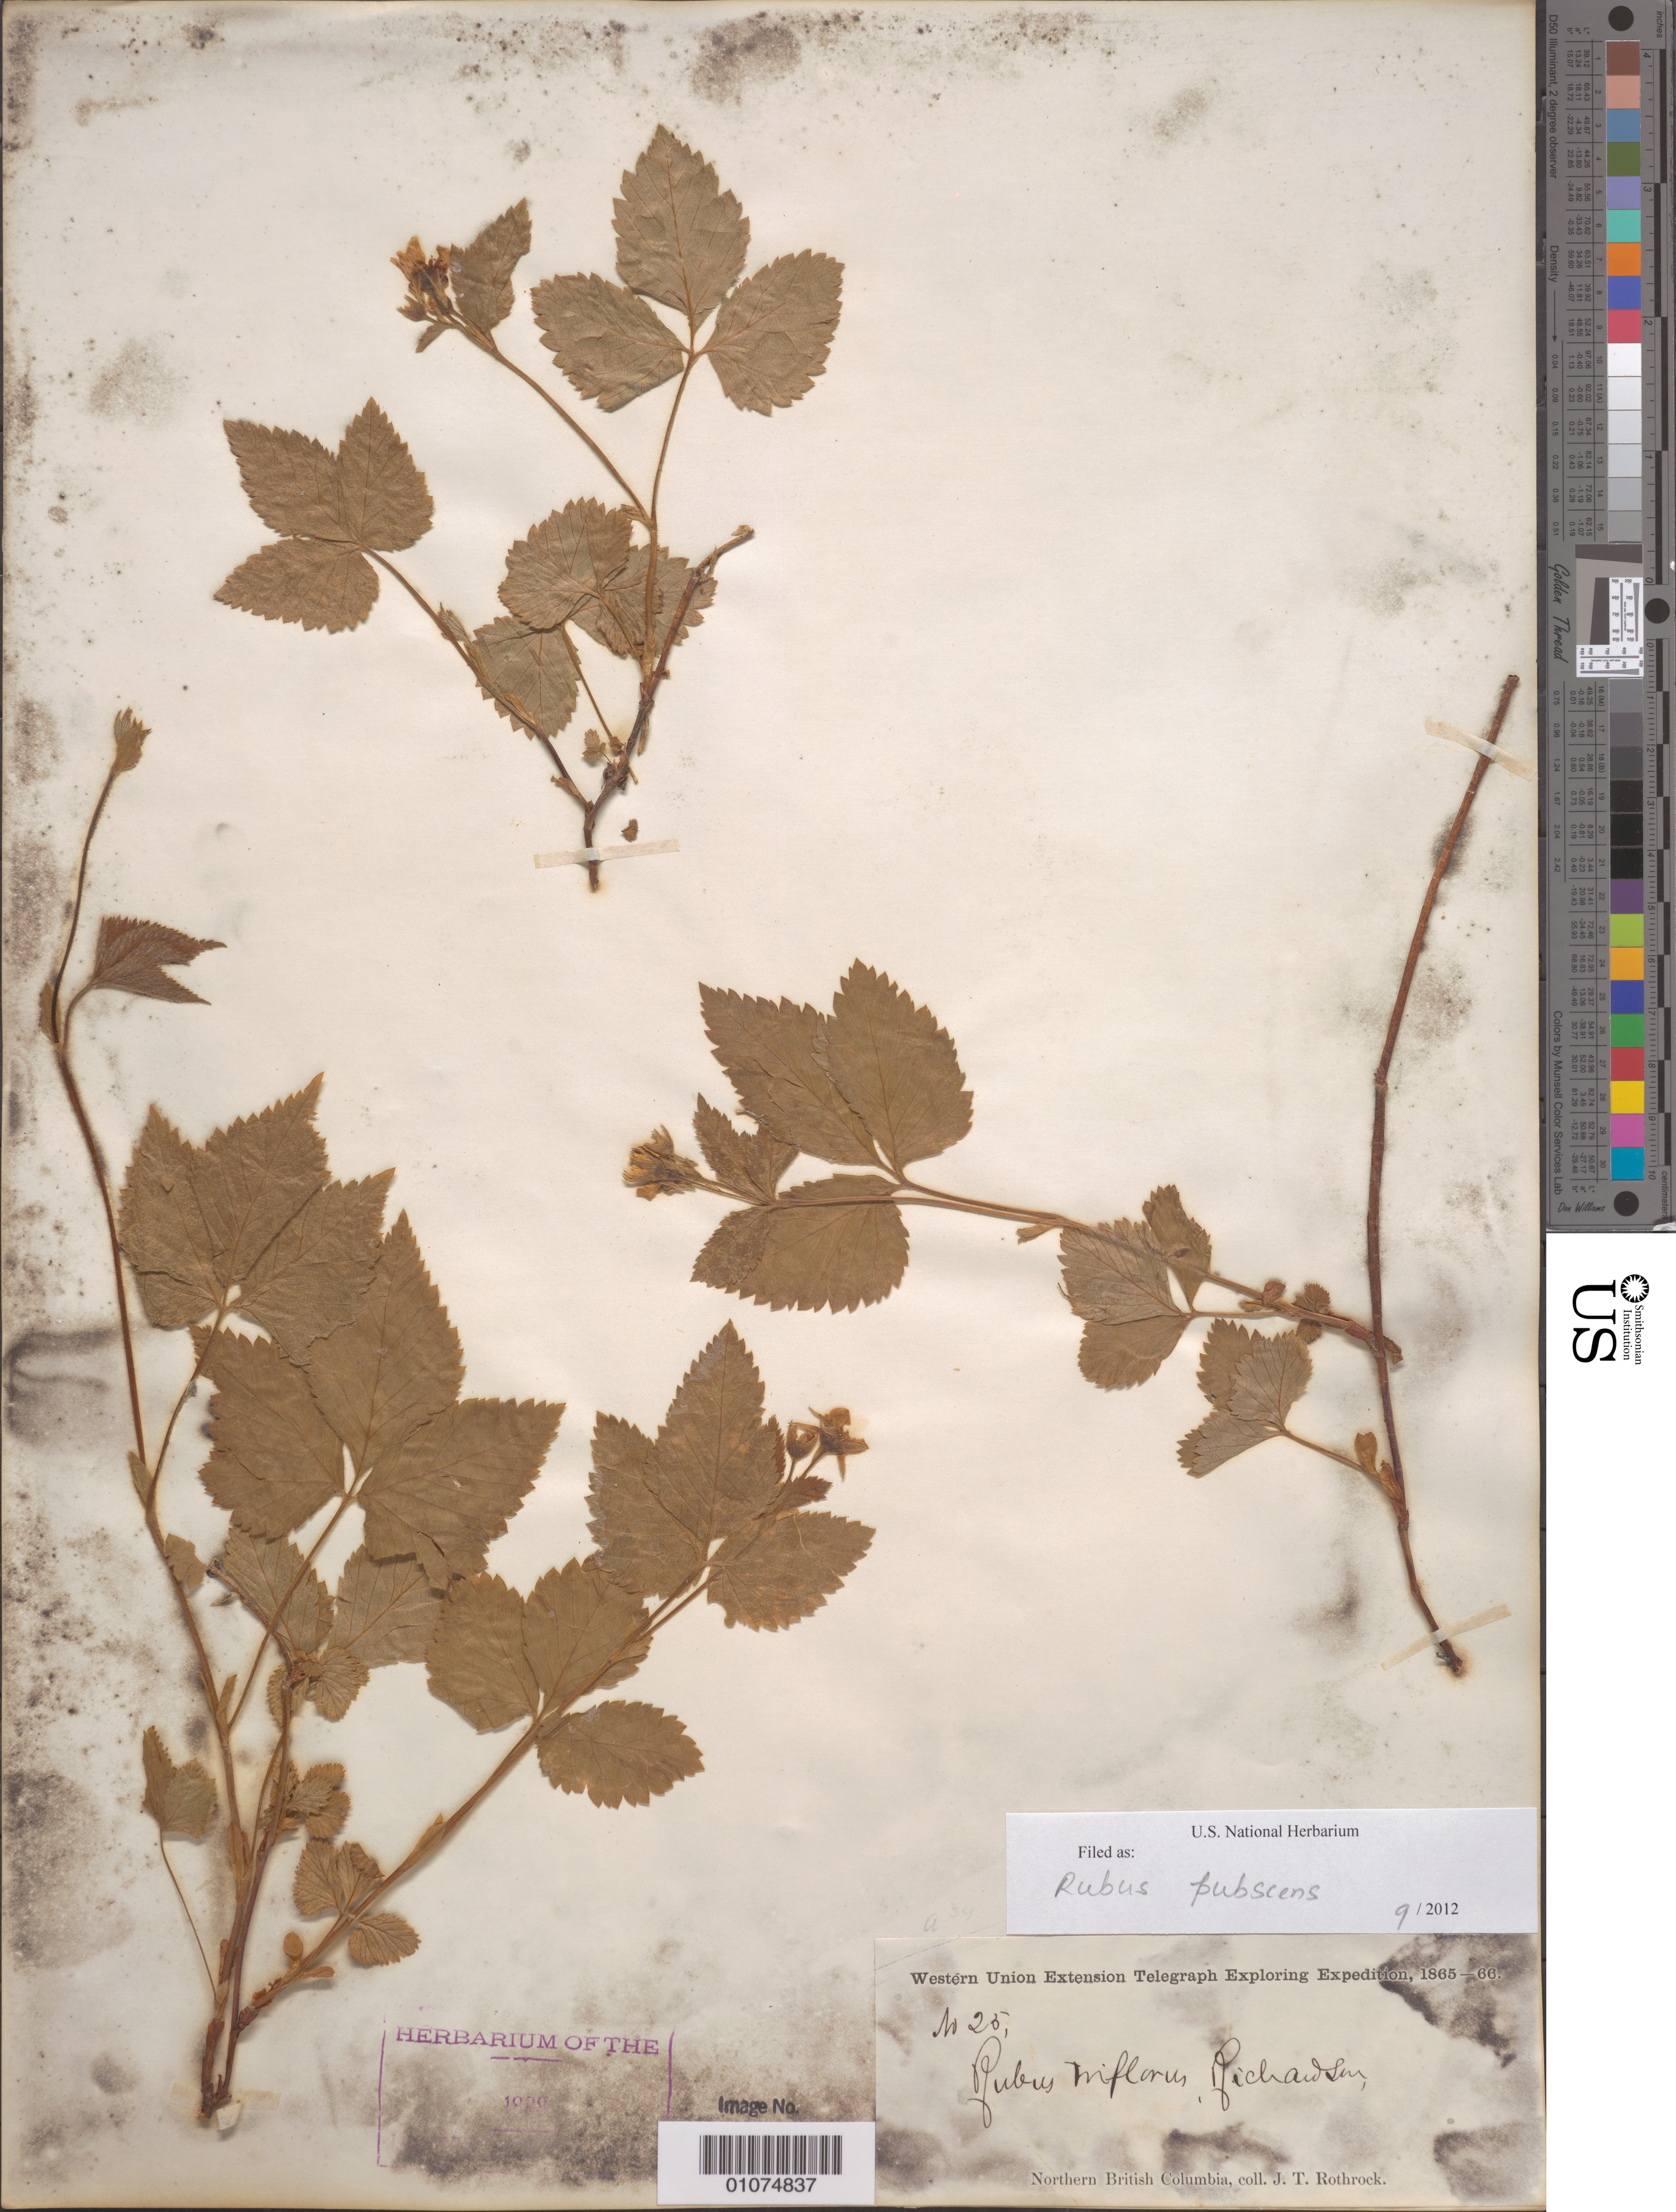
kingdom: Plantae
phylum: Tracheophyta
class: Magnoliopsida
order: Rosales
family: Rosaceae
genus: Rubus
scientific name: Rubus pubescens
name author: Raf.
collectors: J. T. Rothrock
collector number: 25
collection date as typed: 1865 to -- --- 1866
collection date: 1865/1866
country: Canada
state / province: British Columbia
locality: N. British Columbia